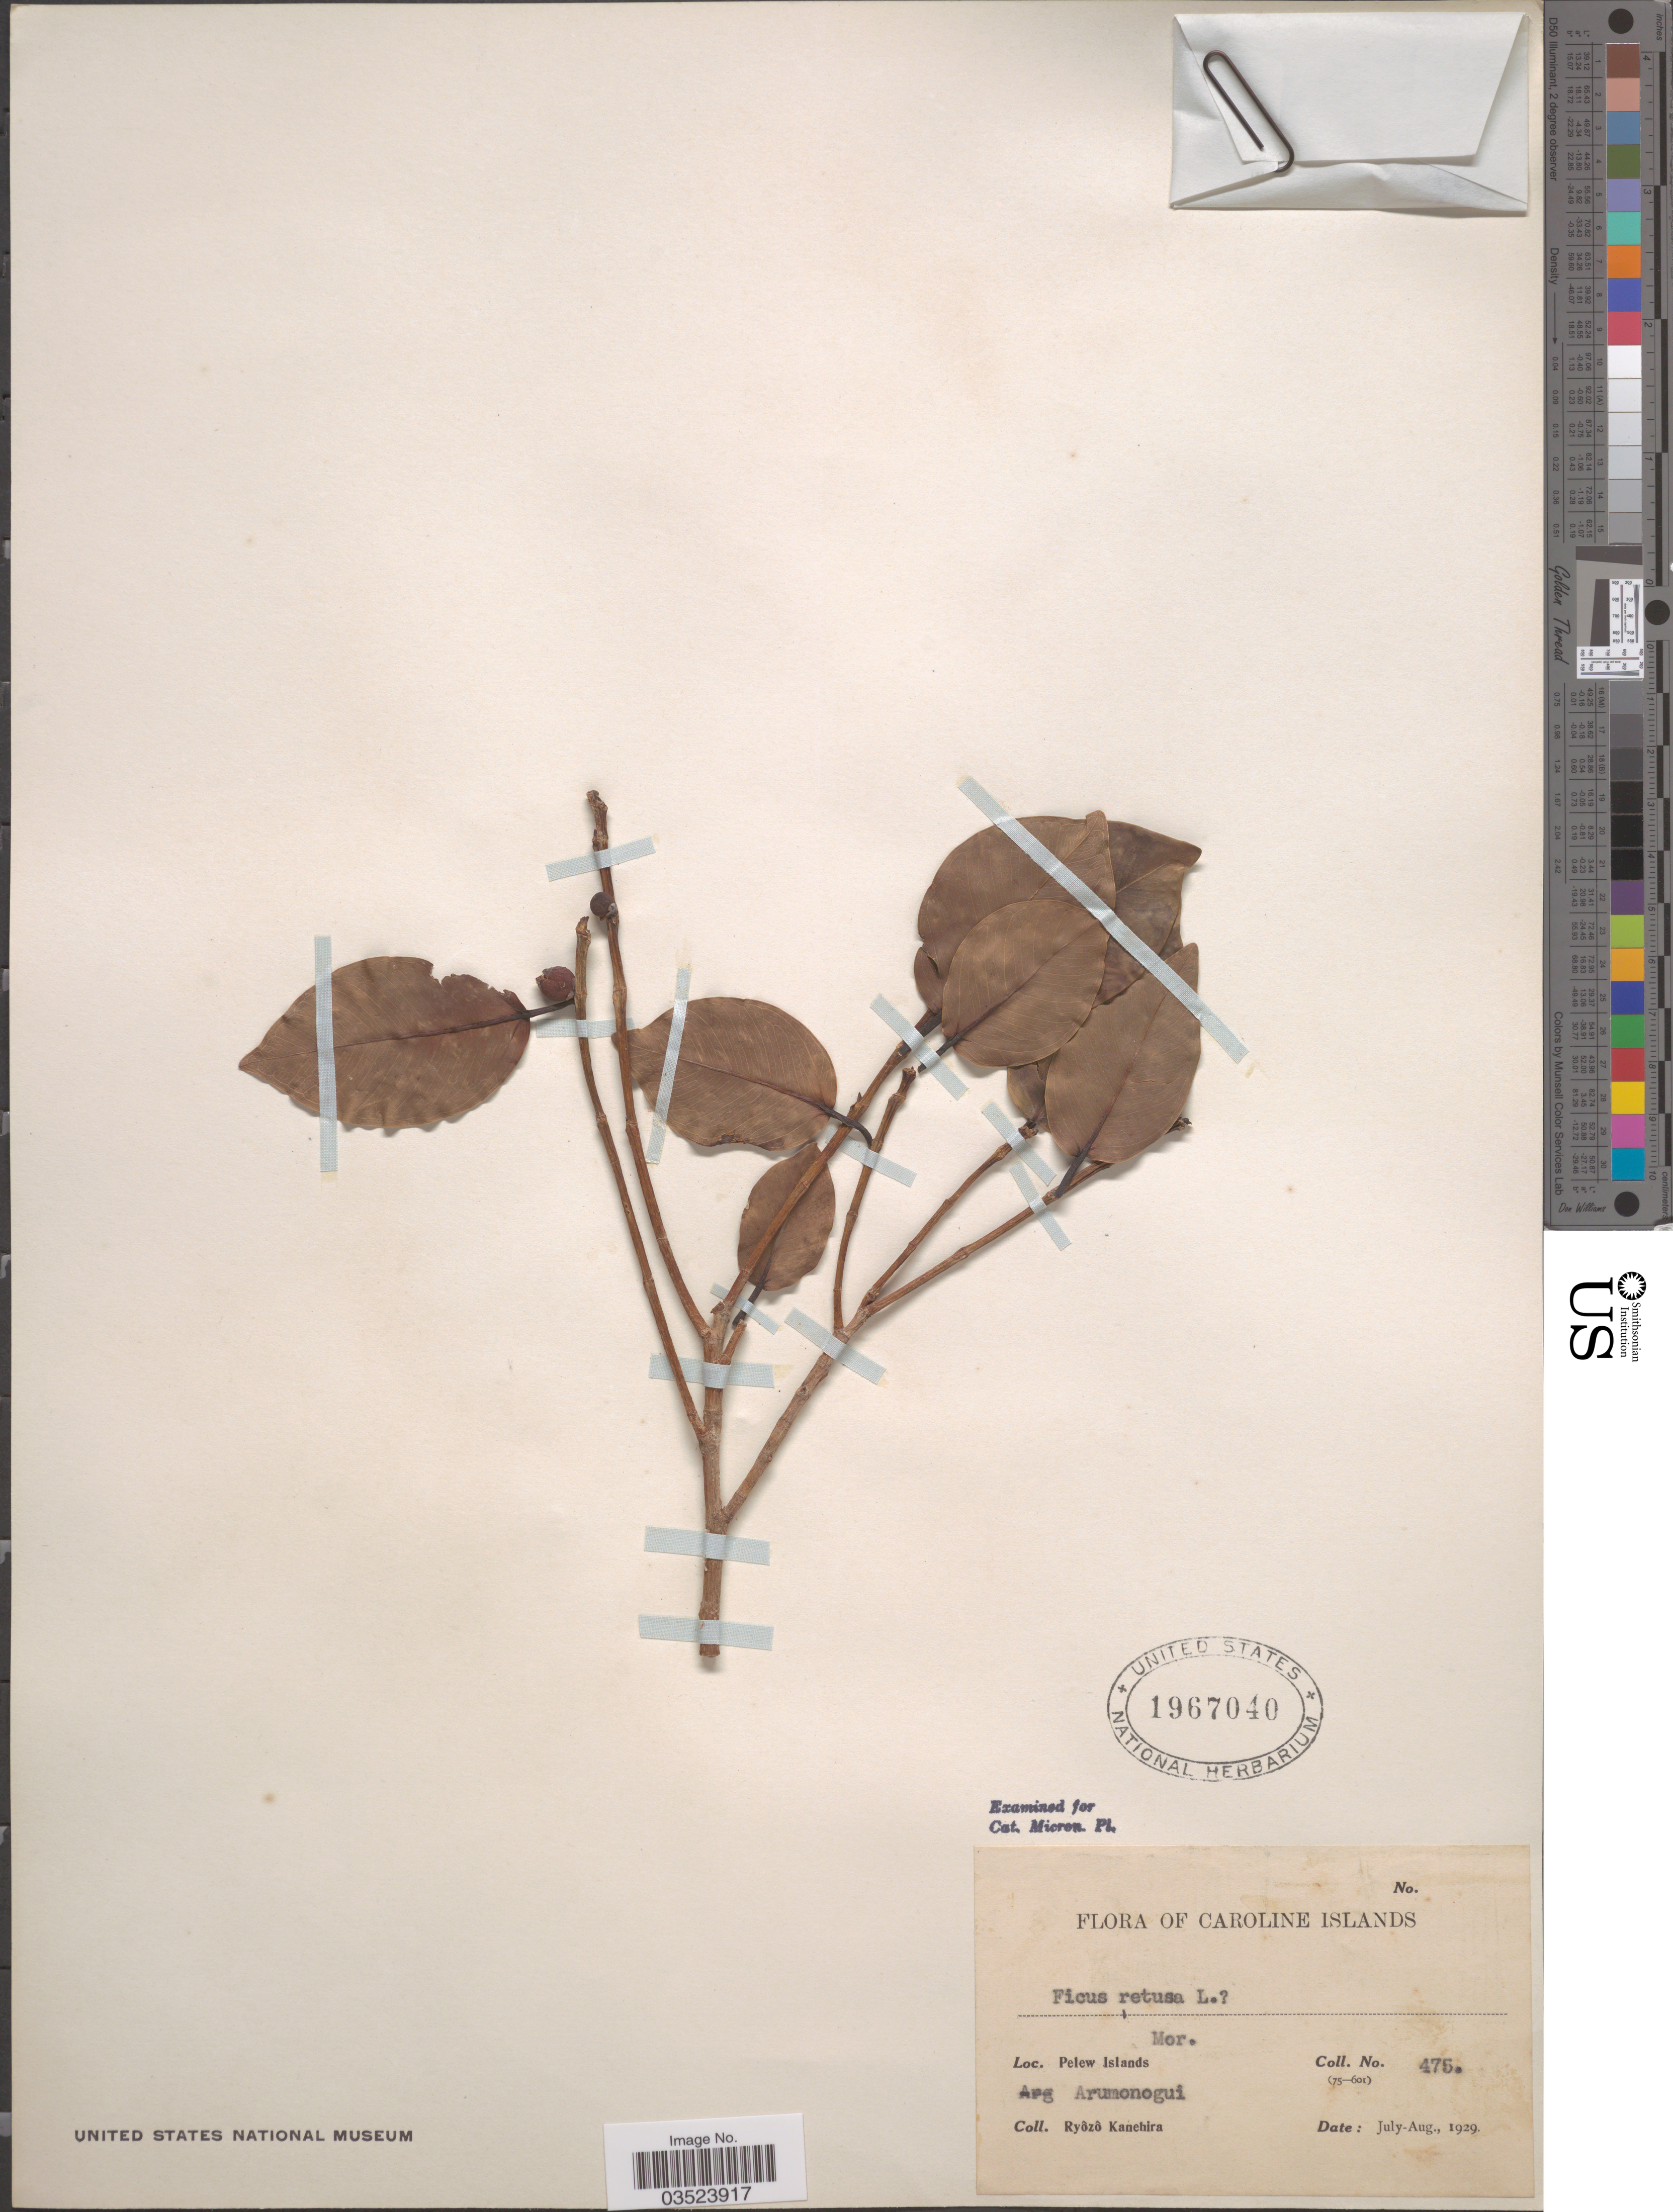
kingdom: Plantae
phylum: Tracheophyta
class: Magnoliopsida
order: Rosales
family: Moraceae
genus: Ficus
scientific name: Ficus microcarpa var. latifolia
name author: (Miq.) Corner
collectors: R. Kanehira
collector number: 475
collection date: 1929-07/1929-08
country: Palau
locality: Caroline Islands. Pelew Islands. Arumonogui.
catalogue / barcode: US 1967040